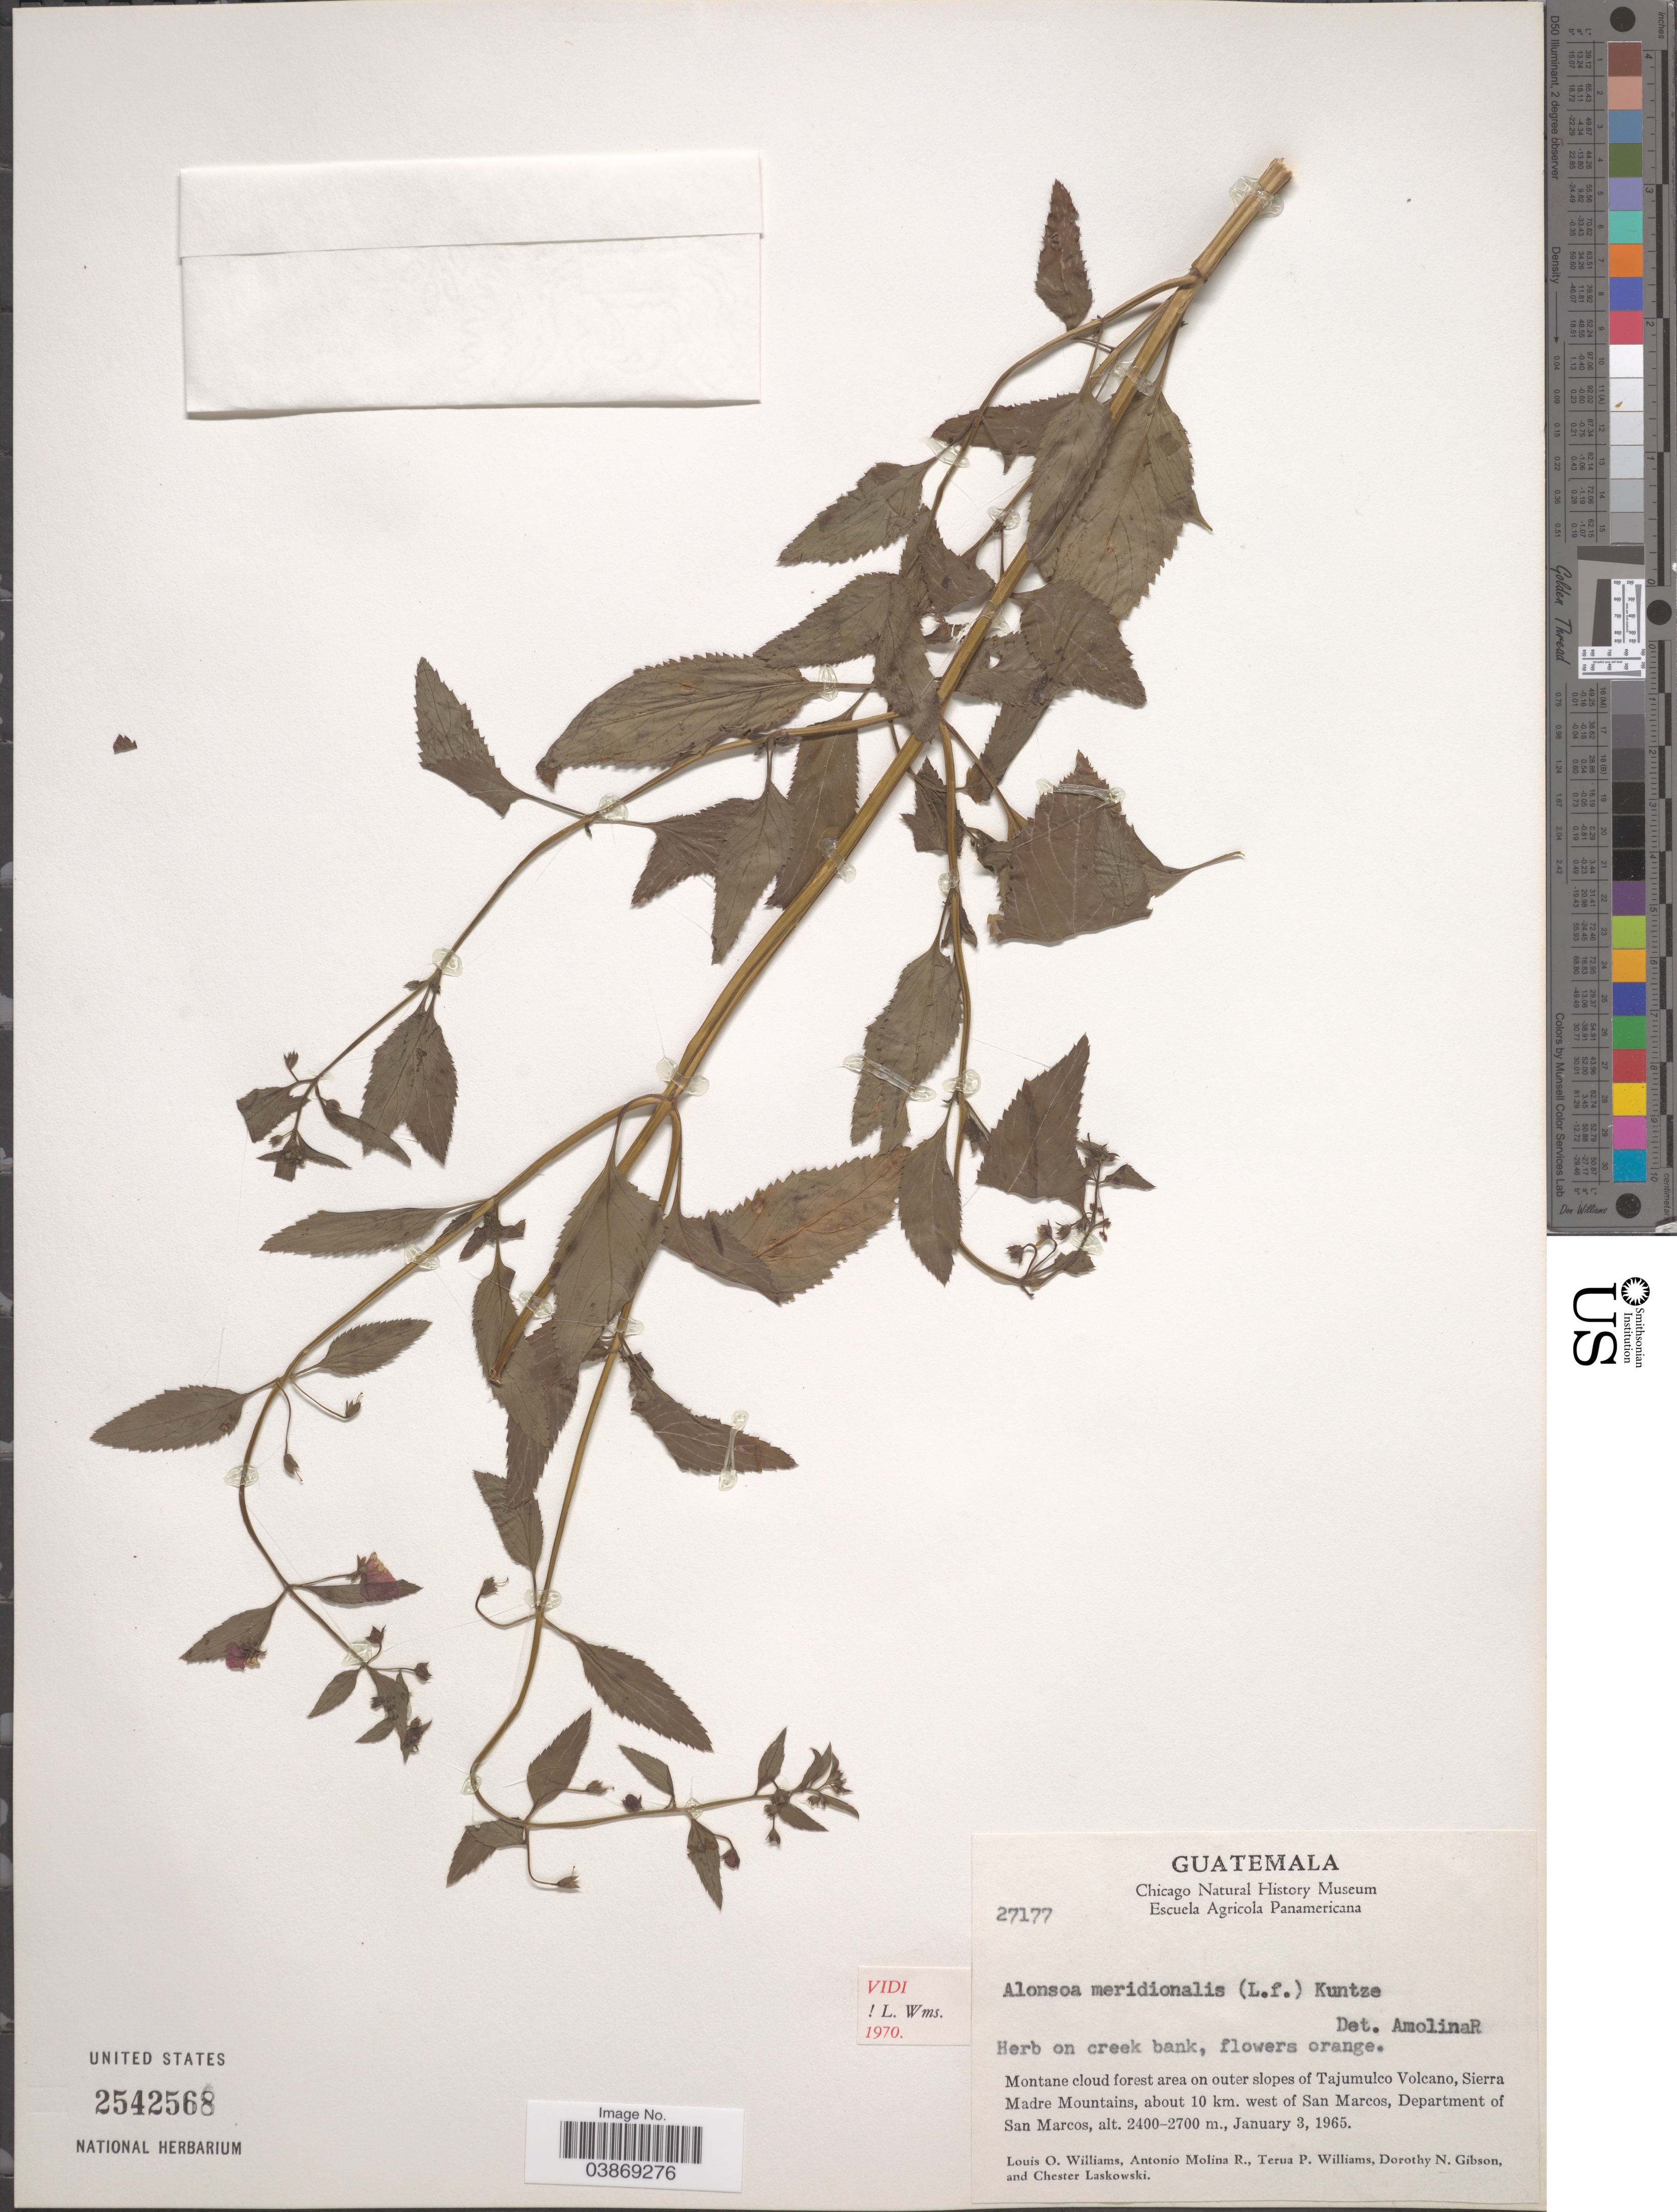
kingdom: Plantae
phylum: Tracheophyta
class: Magnoliopsida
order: Lamiales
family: Scrophulariaceae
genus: Alonsoa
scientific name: Alonsoa meridionalis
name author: (L. f.) Kuntze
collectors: L. O. Williams, A. Molina R., T. Williams, D. N. Gibson & C. Laskowski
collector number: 27177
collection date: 1965-01-03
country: Guatemala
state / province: San Marcos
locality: Area on outer slopes of Tajumulco Volcano, Sierra Madre Mountains, about 10 km. west of San Marcos, Department of San Marcos.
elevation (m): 2400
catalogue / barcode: US 2542568